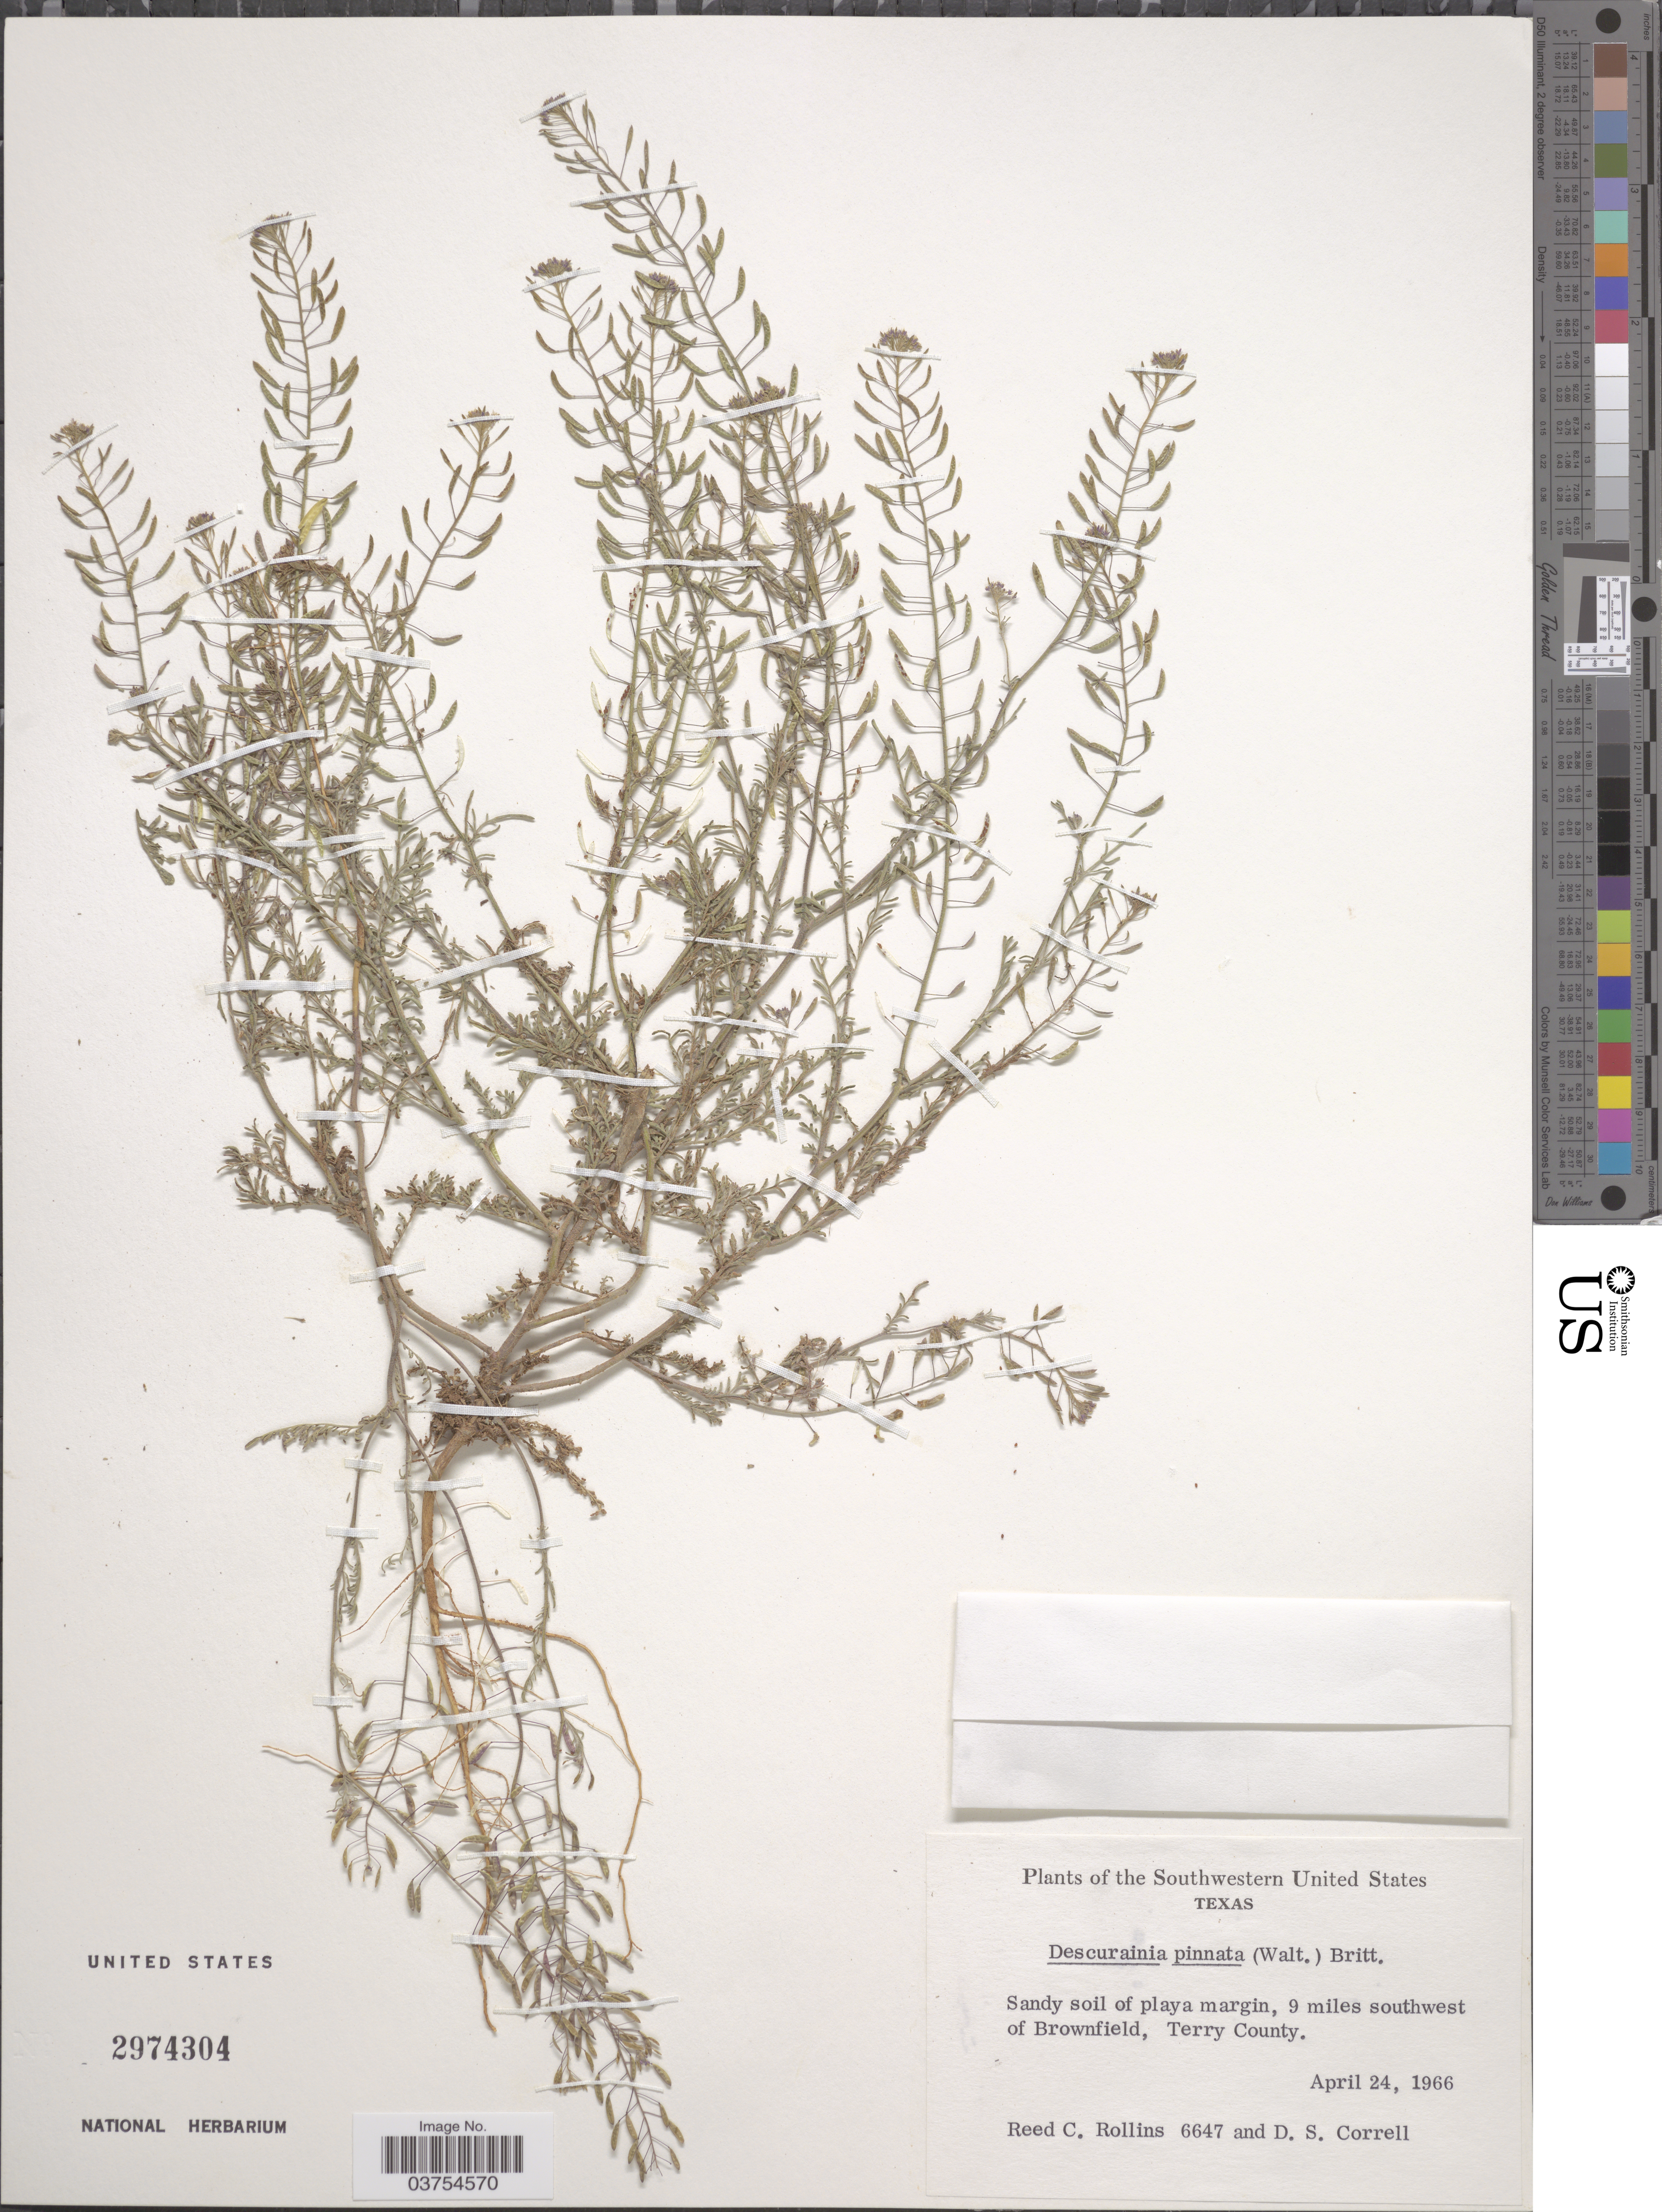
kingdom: Plantae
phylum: Tracheophyta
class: Magnoliopsida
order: Brassicales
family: Brassicaceae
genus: Descurainia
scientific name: Descurainia pinnata var. sp.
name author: (C.A. Mey.)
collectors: R. C. Rollins & D. S. Correll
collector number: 6647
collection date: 1966-04-24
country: United States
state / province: Texas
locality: The Southwestern United States Texas. Sandy soil of playa margin, 9 miles southwest of Brownfield, Terry County.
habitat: sandy soil of playa margin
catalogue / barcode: US 2974304